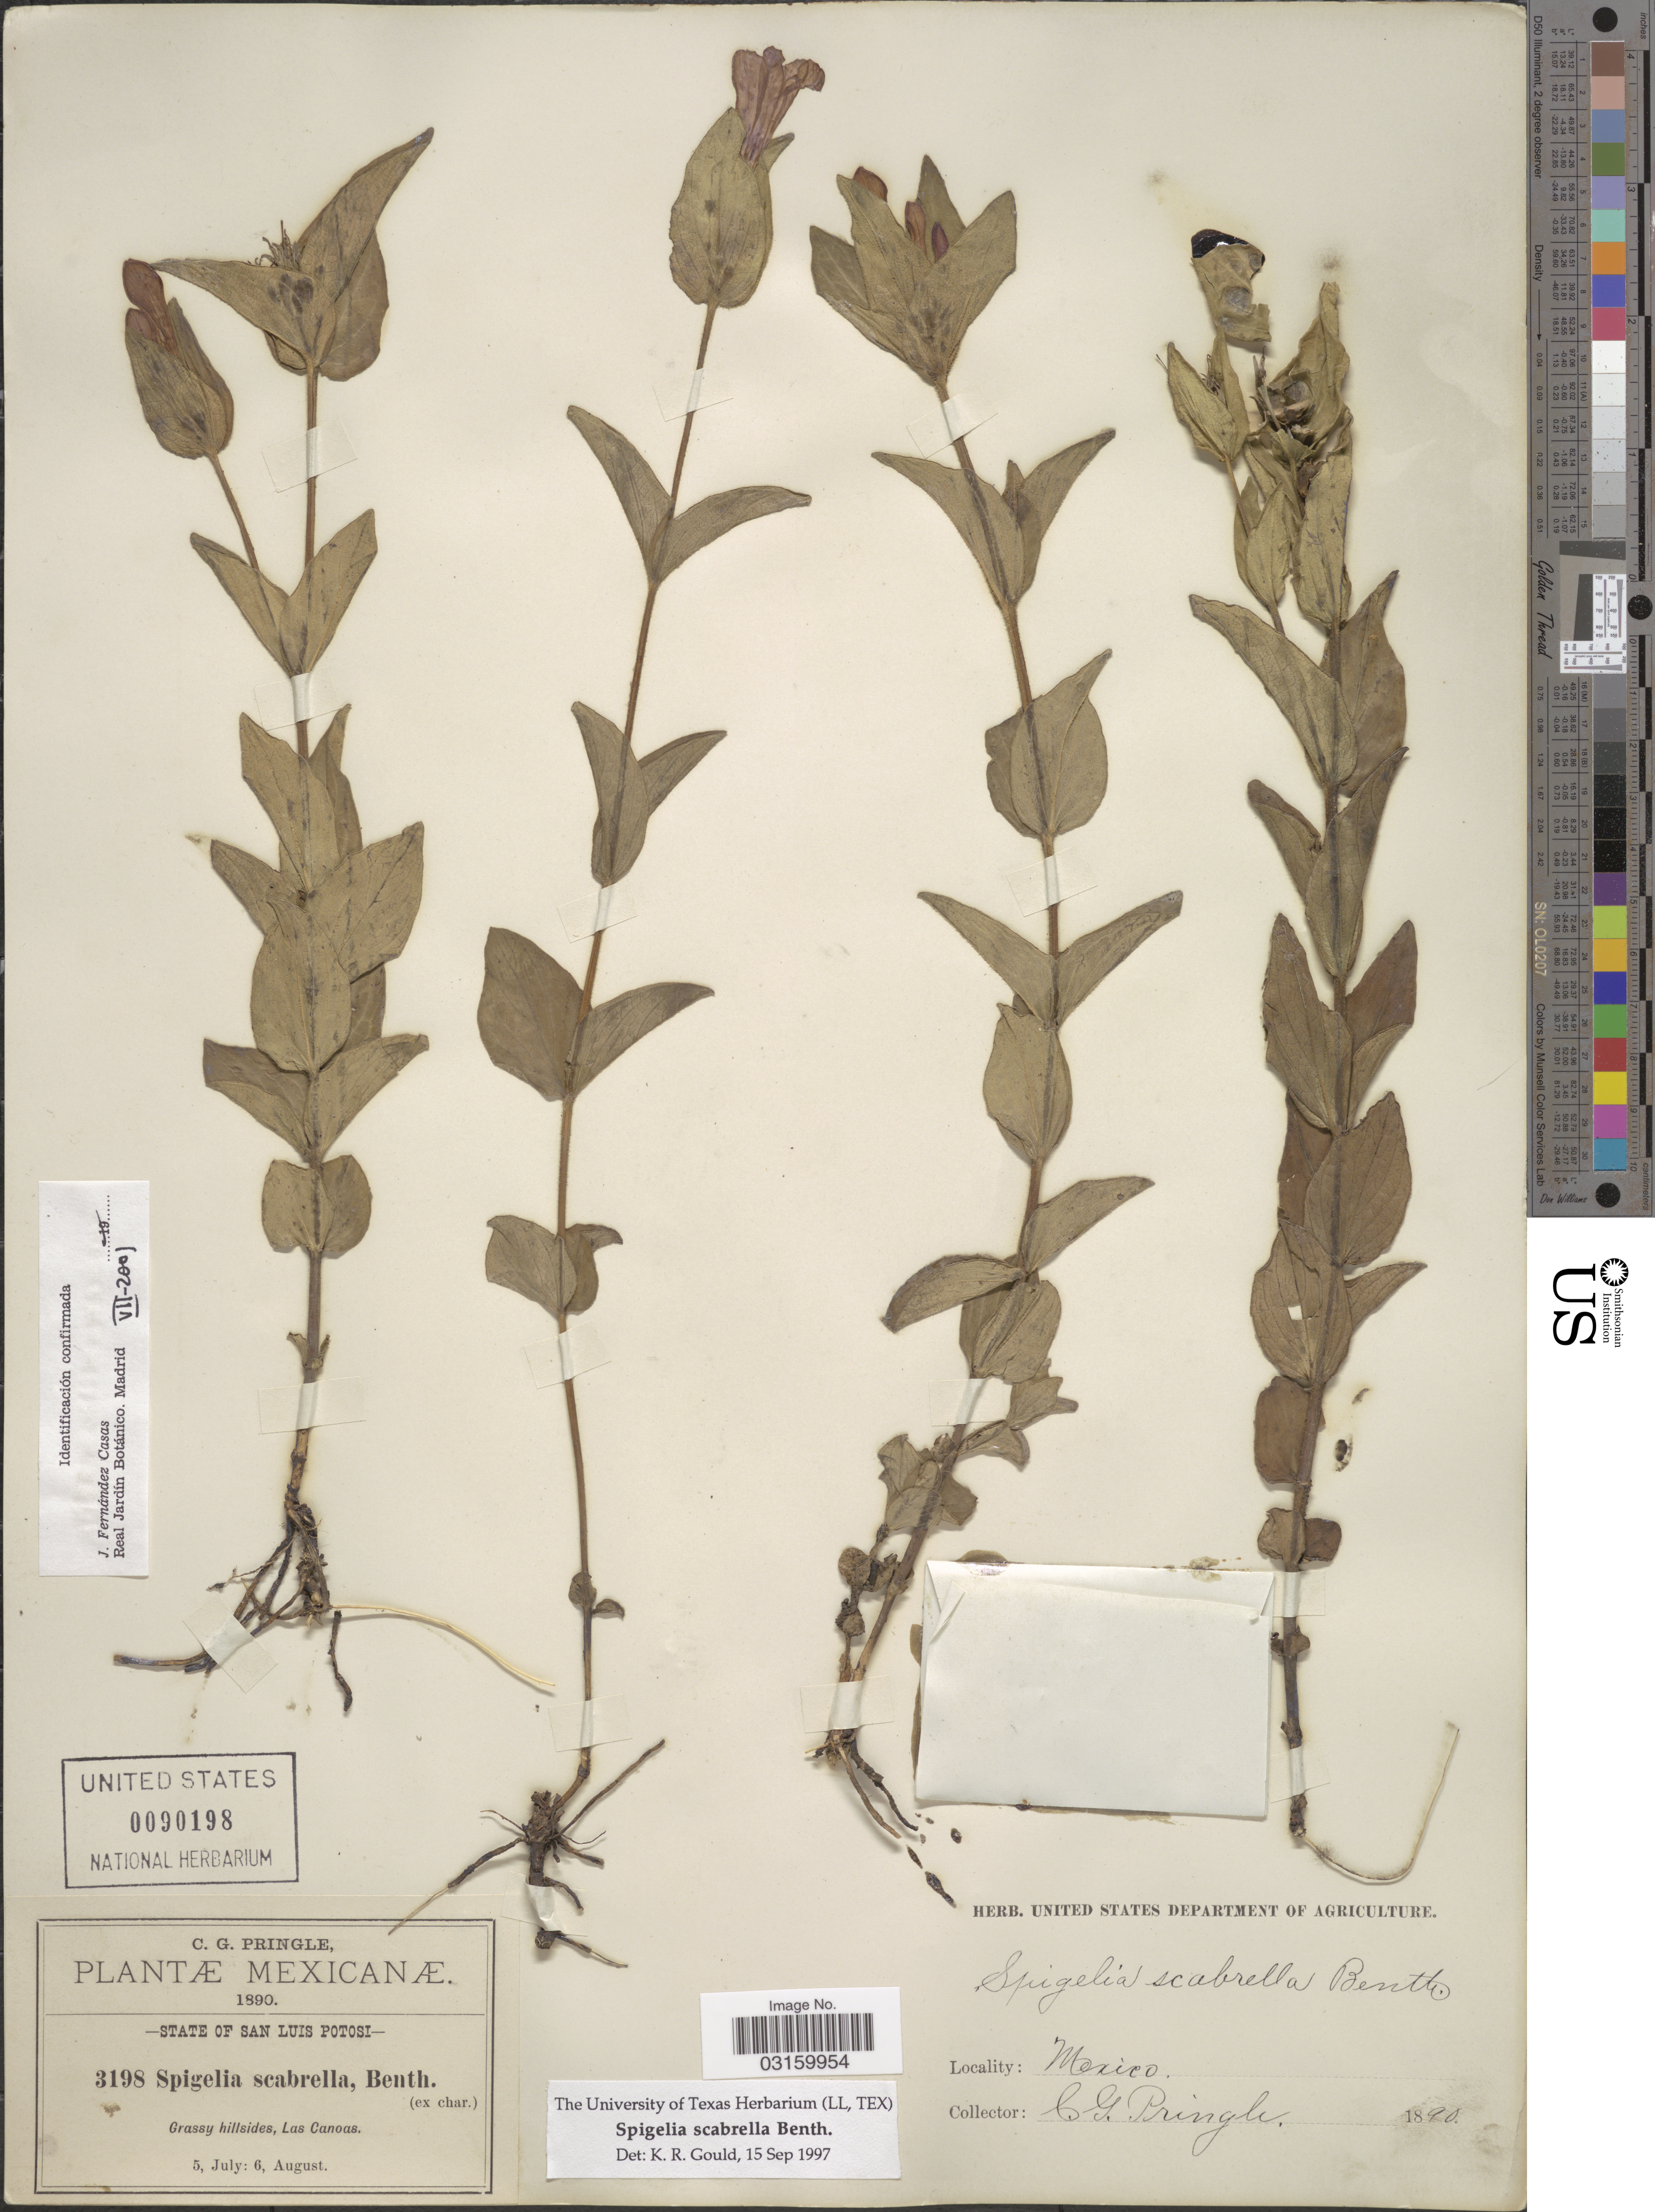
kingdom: Plantae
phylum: Tracheophyta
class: Magnoliopsida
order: Gentianales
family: Loganiaceae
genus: Spigelia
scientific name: Spigelia scabrella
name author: Benth.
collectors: C. G. Pringle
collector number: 3198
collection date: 1890-07-05/1890-08-06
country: Mexico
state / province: San Luis Potosí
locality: Grassy hillsides, Las Canoas.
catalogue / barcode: US 90198